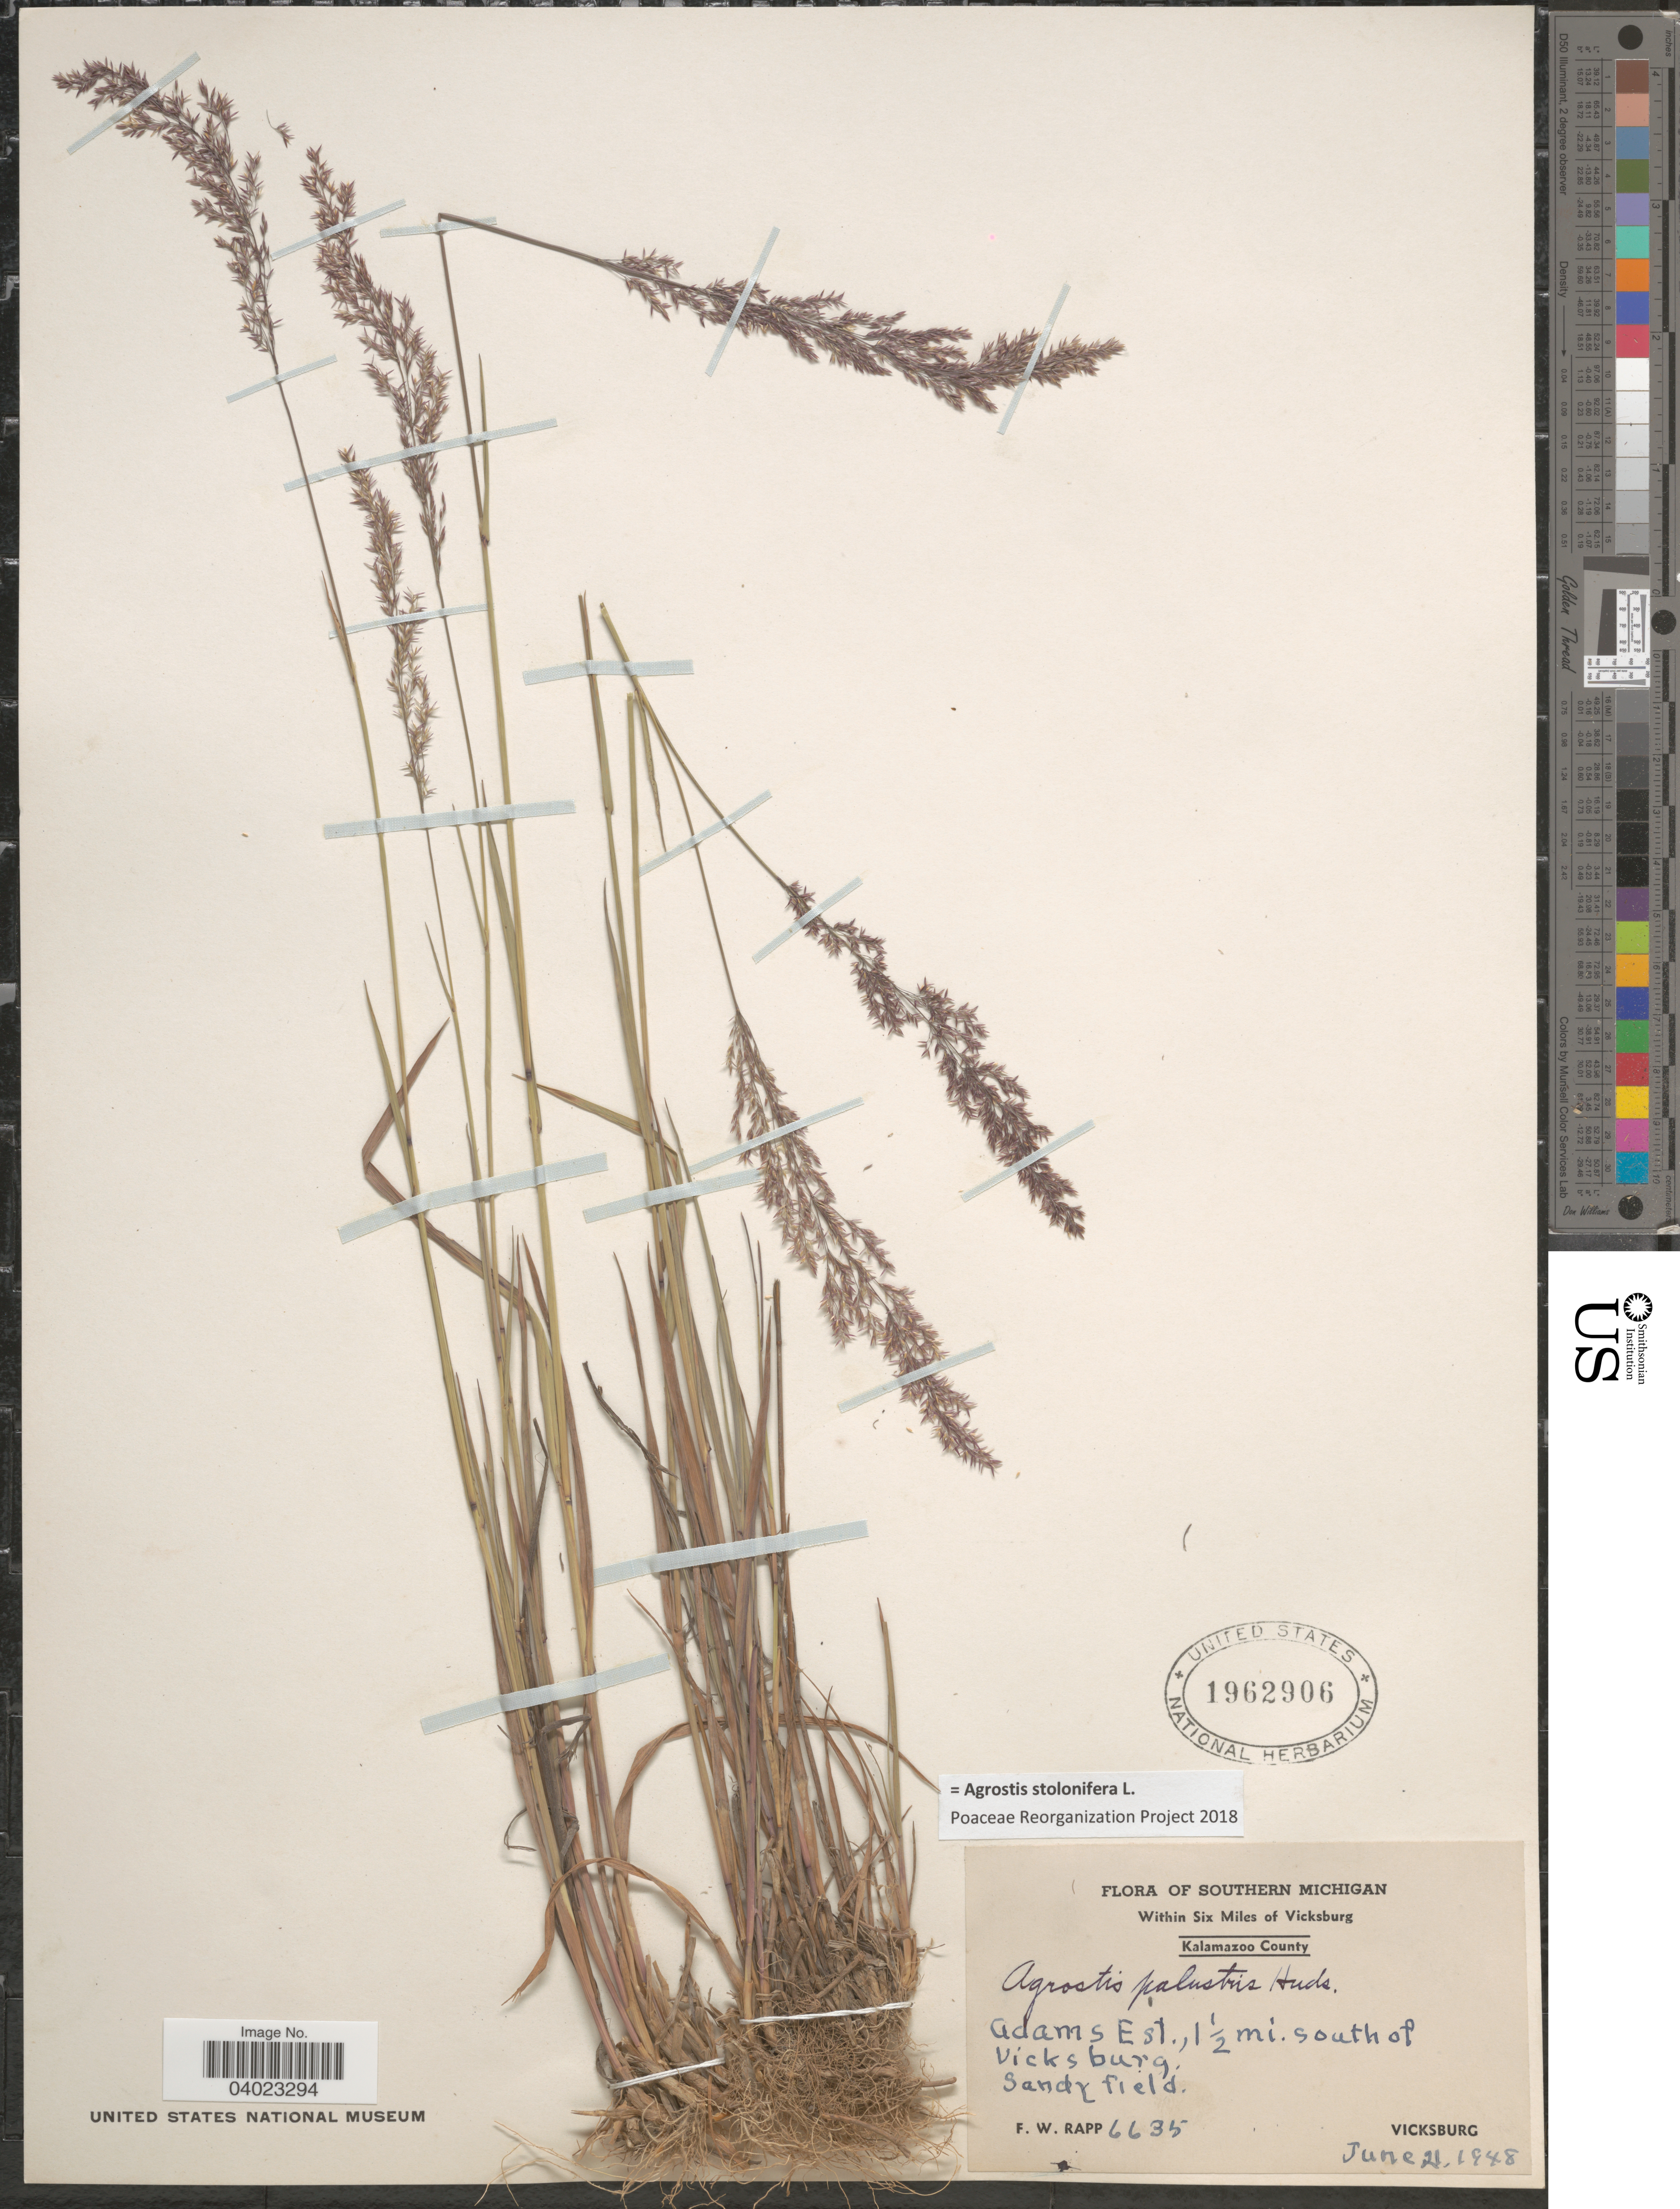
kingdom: Plantae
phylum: Tracheophyta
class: Liliopsida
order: Poales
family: Poaceae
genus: Agrostis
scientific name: Agrostis stolonifera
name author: L.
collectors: F. Rapp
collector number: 6635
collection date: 1948-06-21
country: United States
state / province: Michigan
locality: Southern Michigan. Within Six Miles of Vicksburg. Kalamazoo County. Adams Est., 1½ mi. south of Vicksburg. Vicksburg.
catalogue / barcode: US 1962906